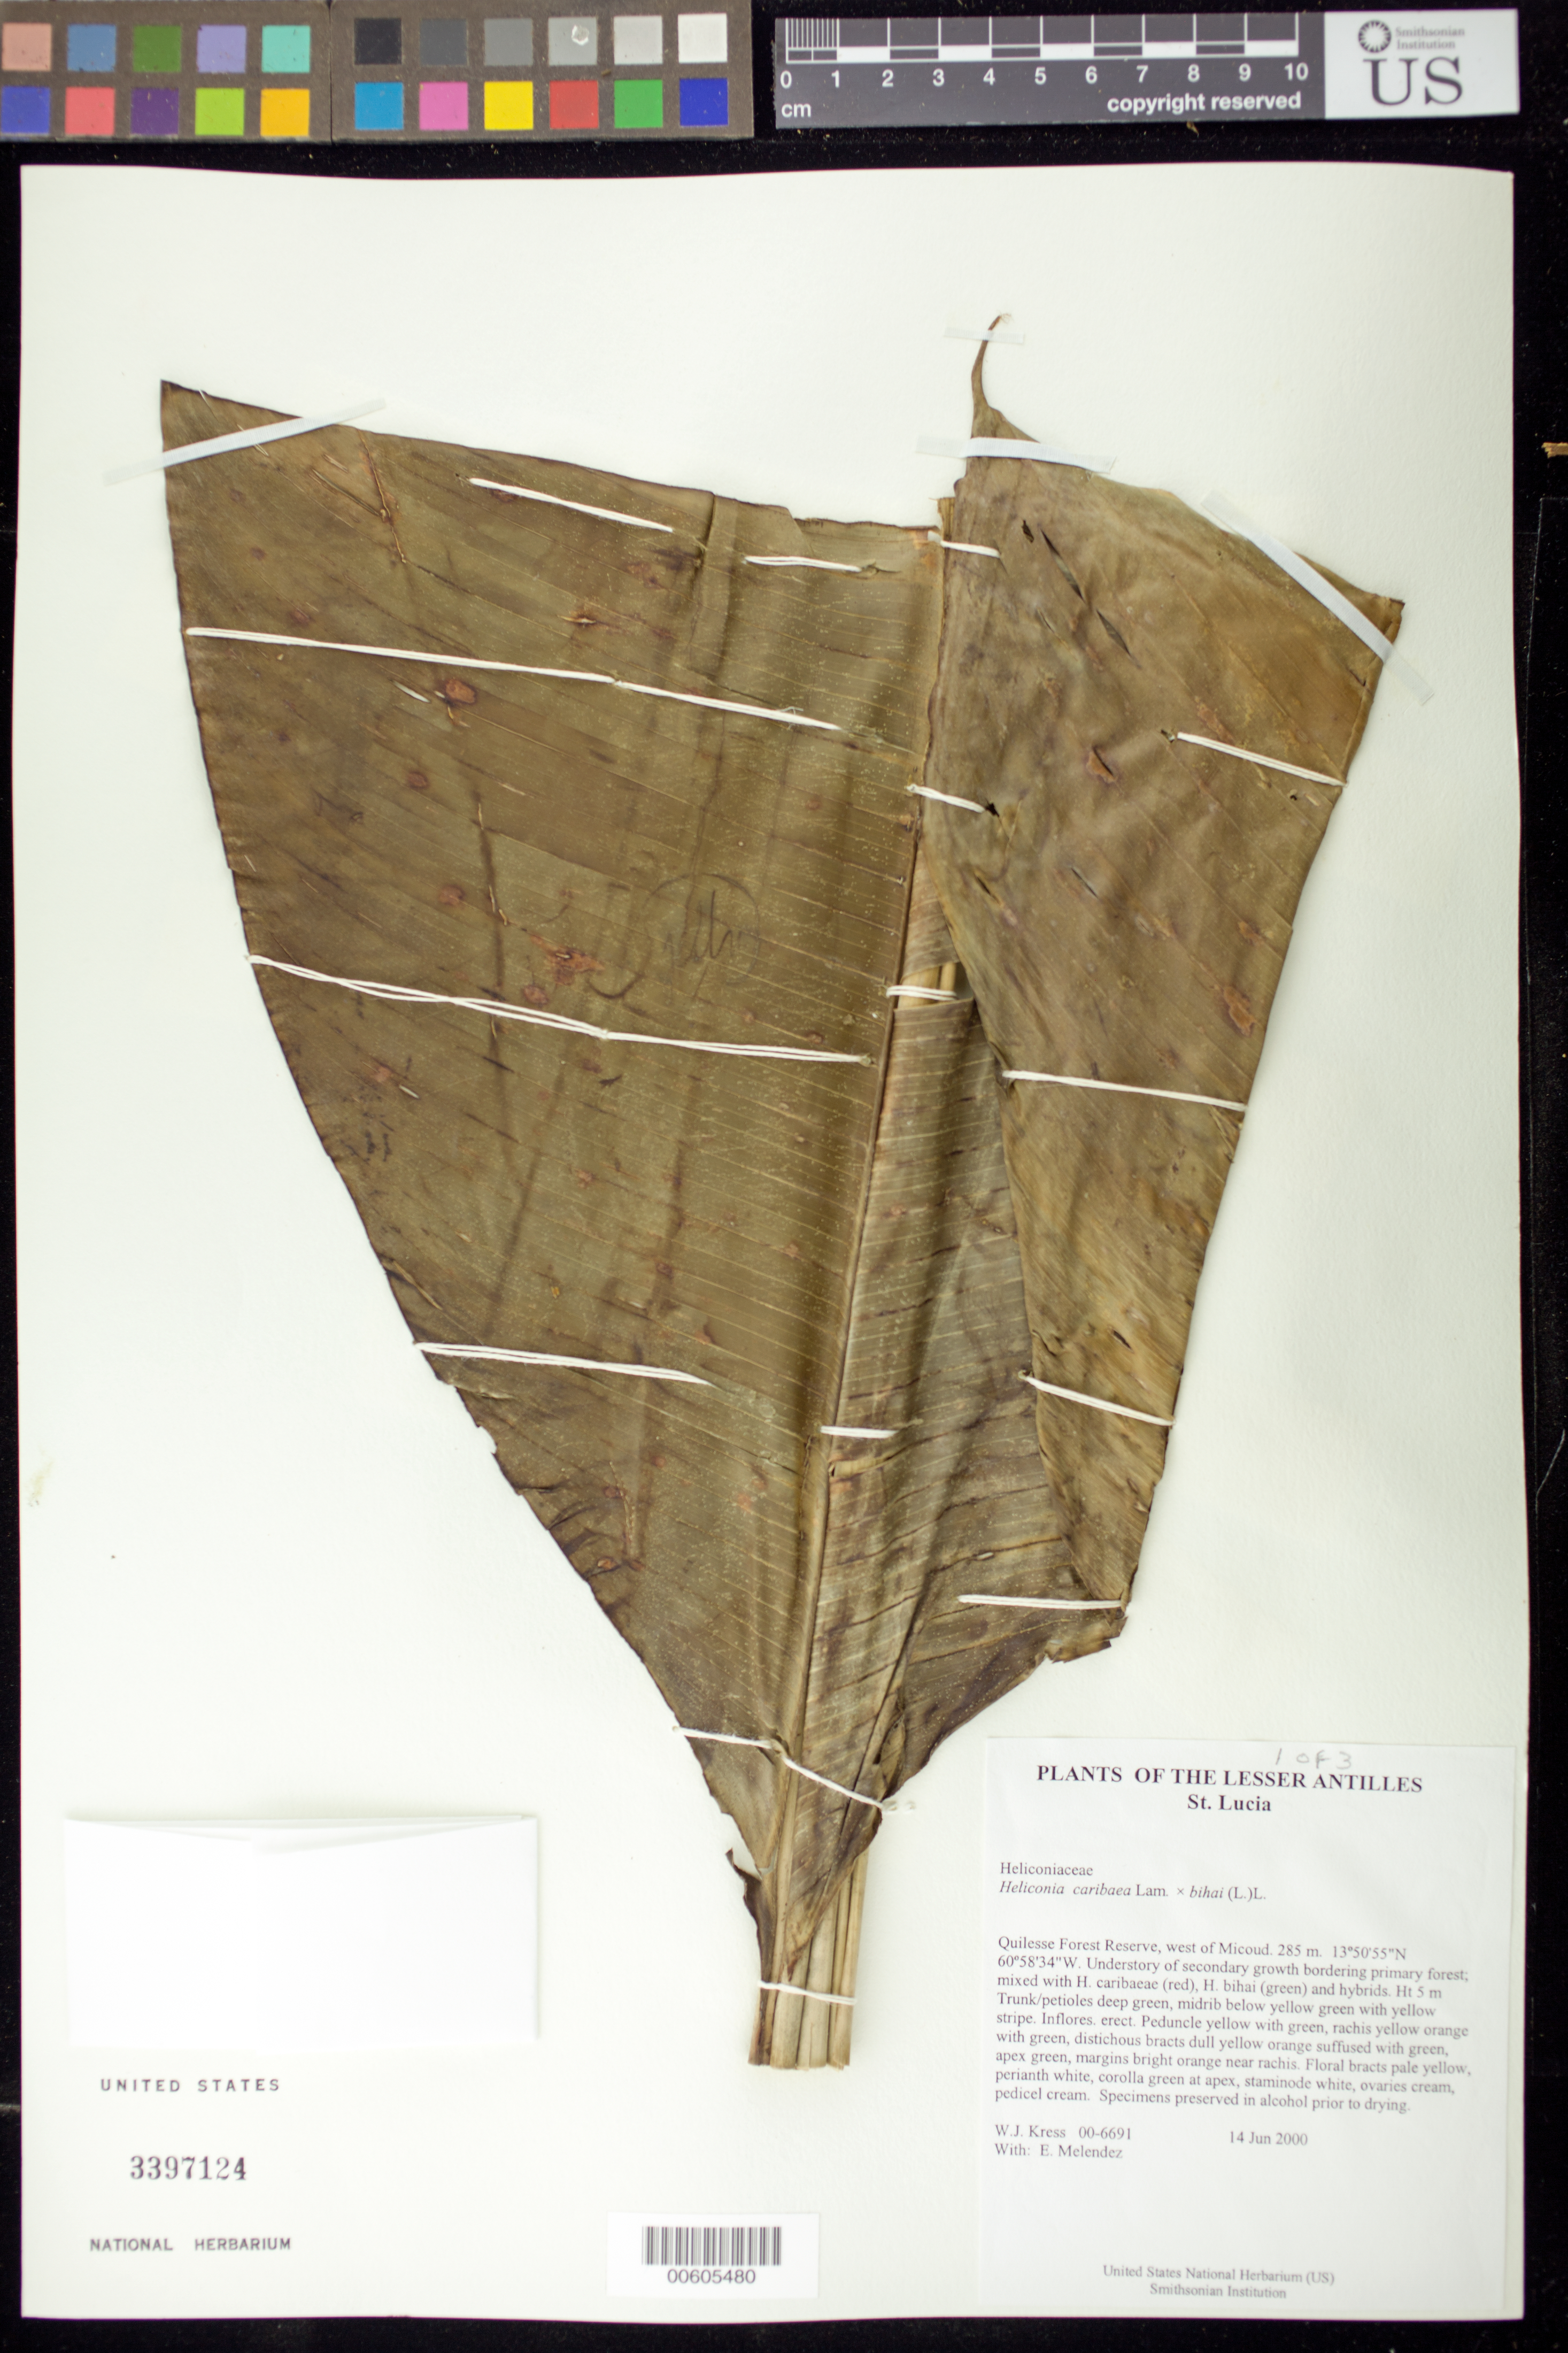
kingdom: Plantae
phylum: Tracheophyta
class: Liliopsida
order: Zingiberales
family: Heliconiaceae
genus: Heliconia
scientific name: Heliconia bihai x H. caribaea Lam.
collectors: W. J. Kress, E. Meléndez & E. Temeles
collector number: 00-6691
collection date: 2000-06-14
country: St. Lucia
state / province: Micoud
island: St. Lucia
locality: Quilesse Forest Reserve, west of Micoud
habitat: Understory of secondary growth bordering primary forest; mixed with H. caribaeae (red), H. bihai (green) and hybrids.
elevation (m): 285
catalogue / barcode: US 3397124